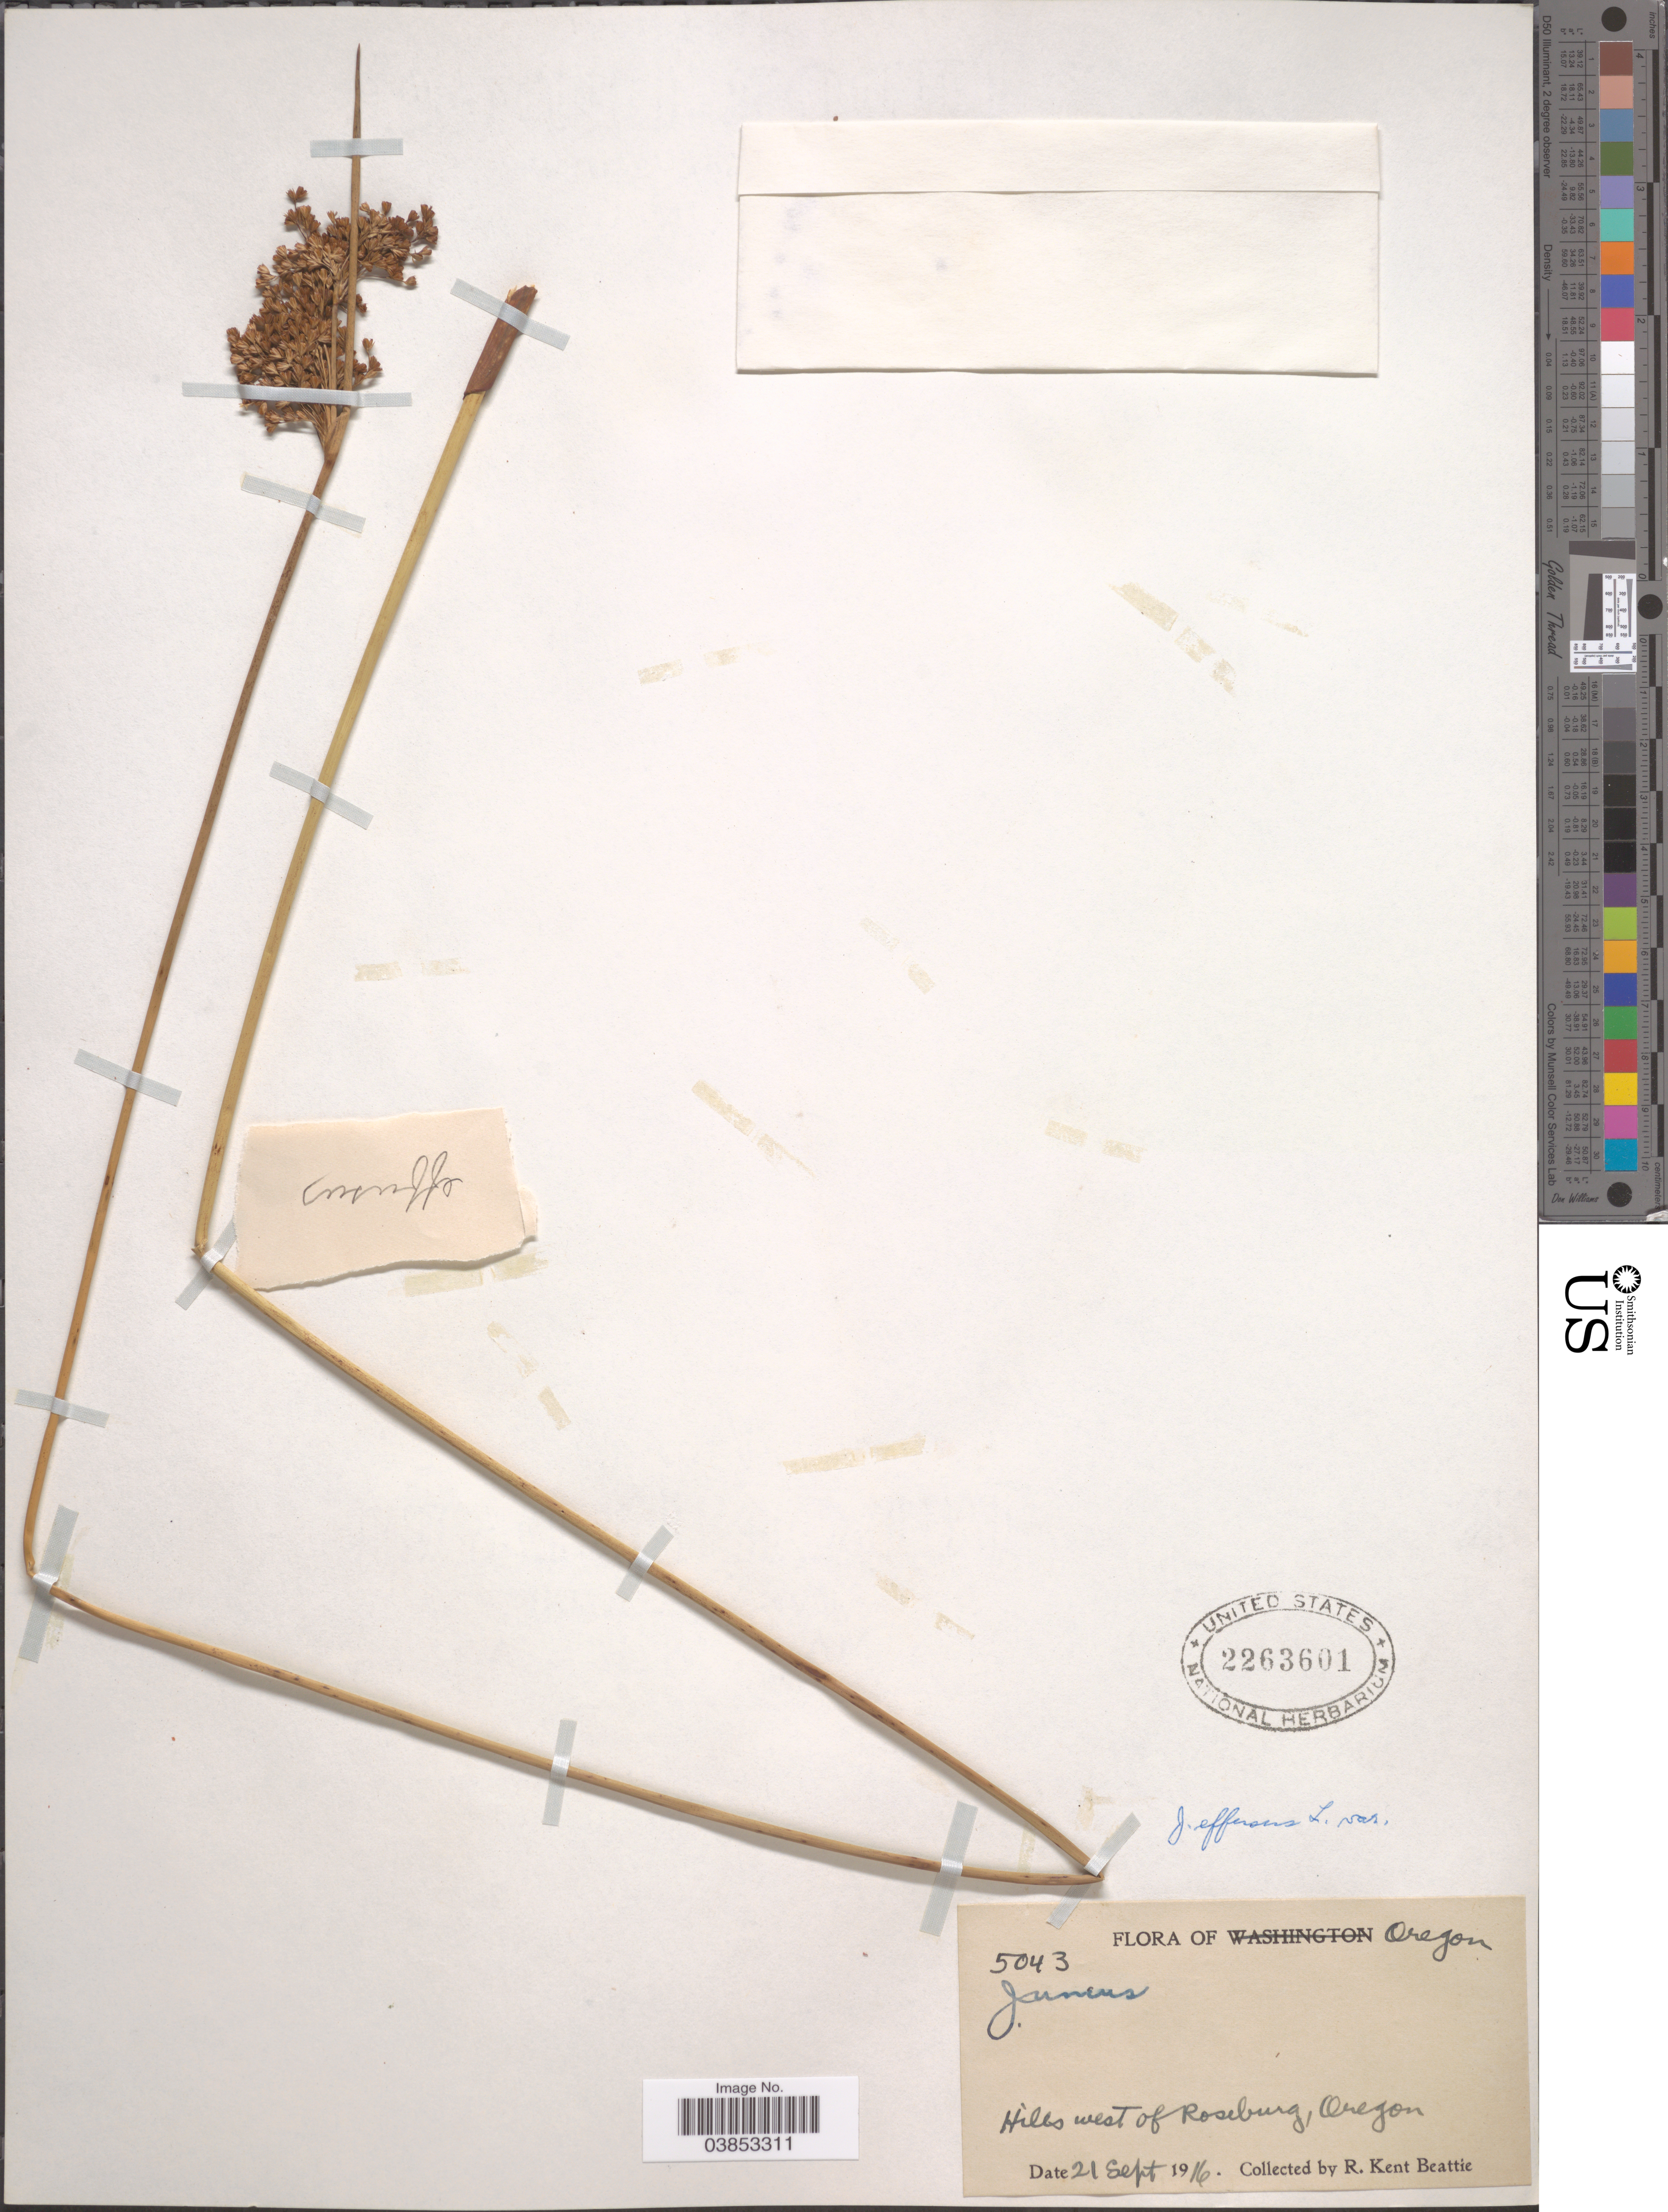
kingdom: Plantae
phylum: Tracheophyta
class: Liliopsida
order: Poales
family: Juncaceae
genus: Juncus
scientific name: Juncus effusus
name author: L.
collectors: R. K. Beattie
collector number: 5043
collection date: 1916-09-21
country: United States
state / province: Oregon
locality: Hills west of Roseburg.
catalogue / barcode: US 2263601